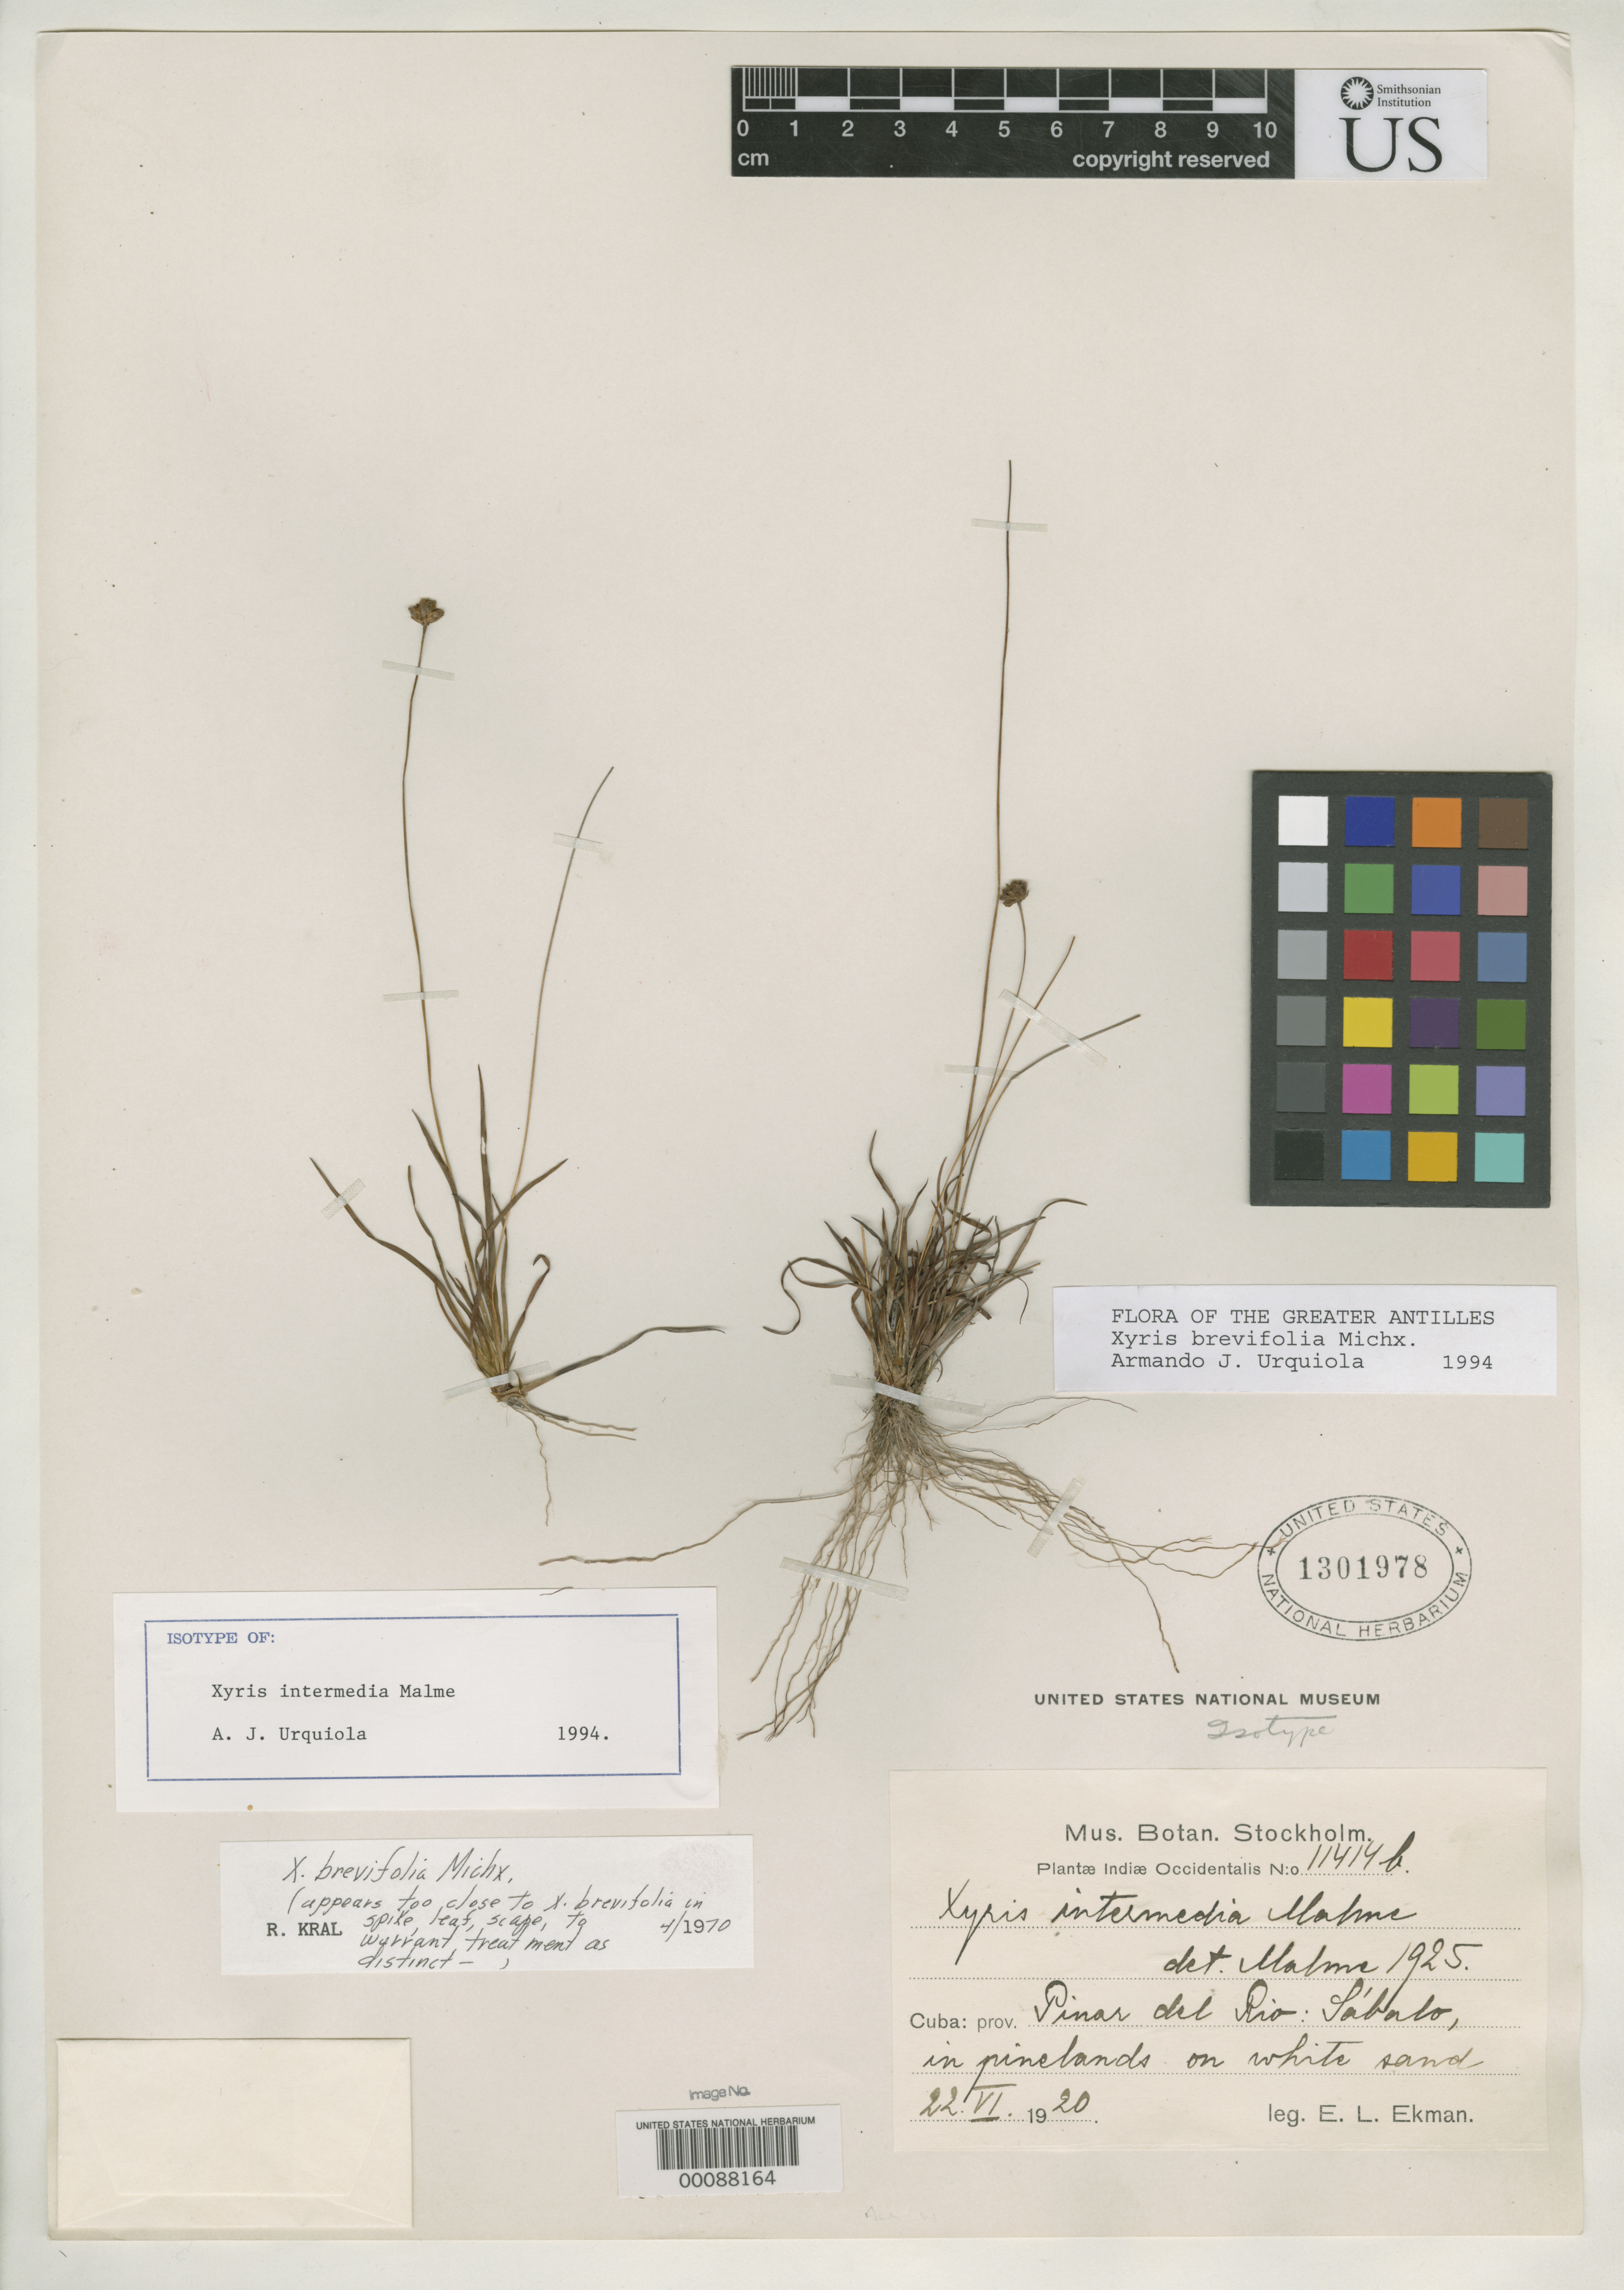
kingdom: Plantae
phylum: Tracheophyta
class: Liliopsida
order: Poales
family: Xyridaceae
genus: Xyris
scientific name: Xyris intermedia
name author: Malme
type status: Isotype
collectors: E. L. Ekman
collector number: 11414 b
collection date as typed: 26 Jun 1920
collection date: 1920-06-26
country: Cuba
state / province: Pinar del Río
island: Greater Antilles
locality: Sabado.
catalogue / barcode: US 1301978